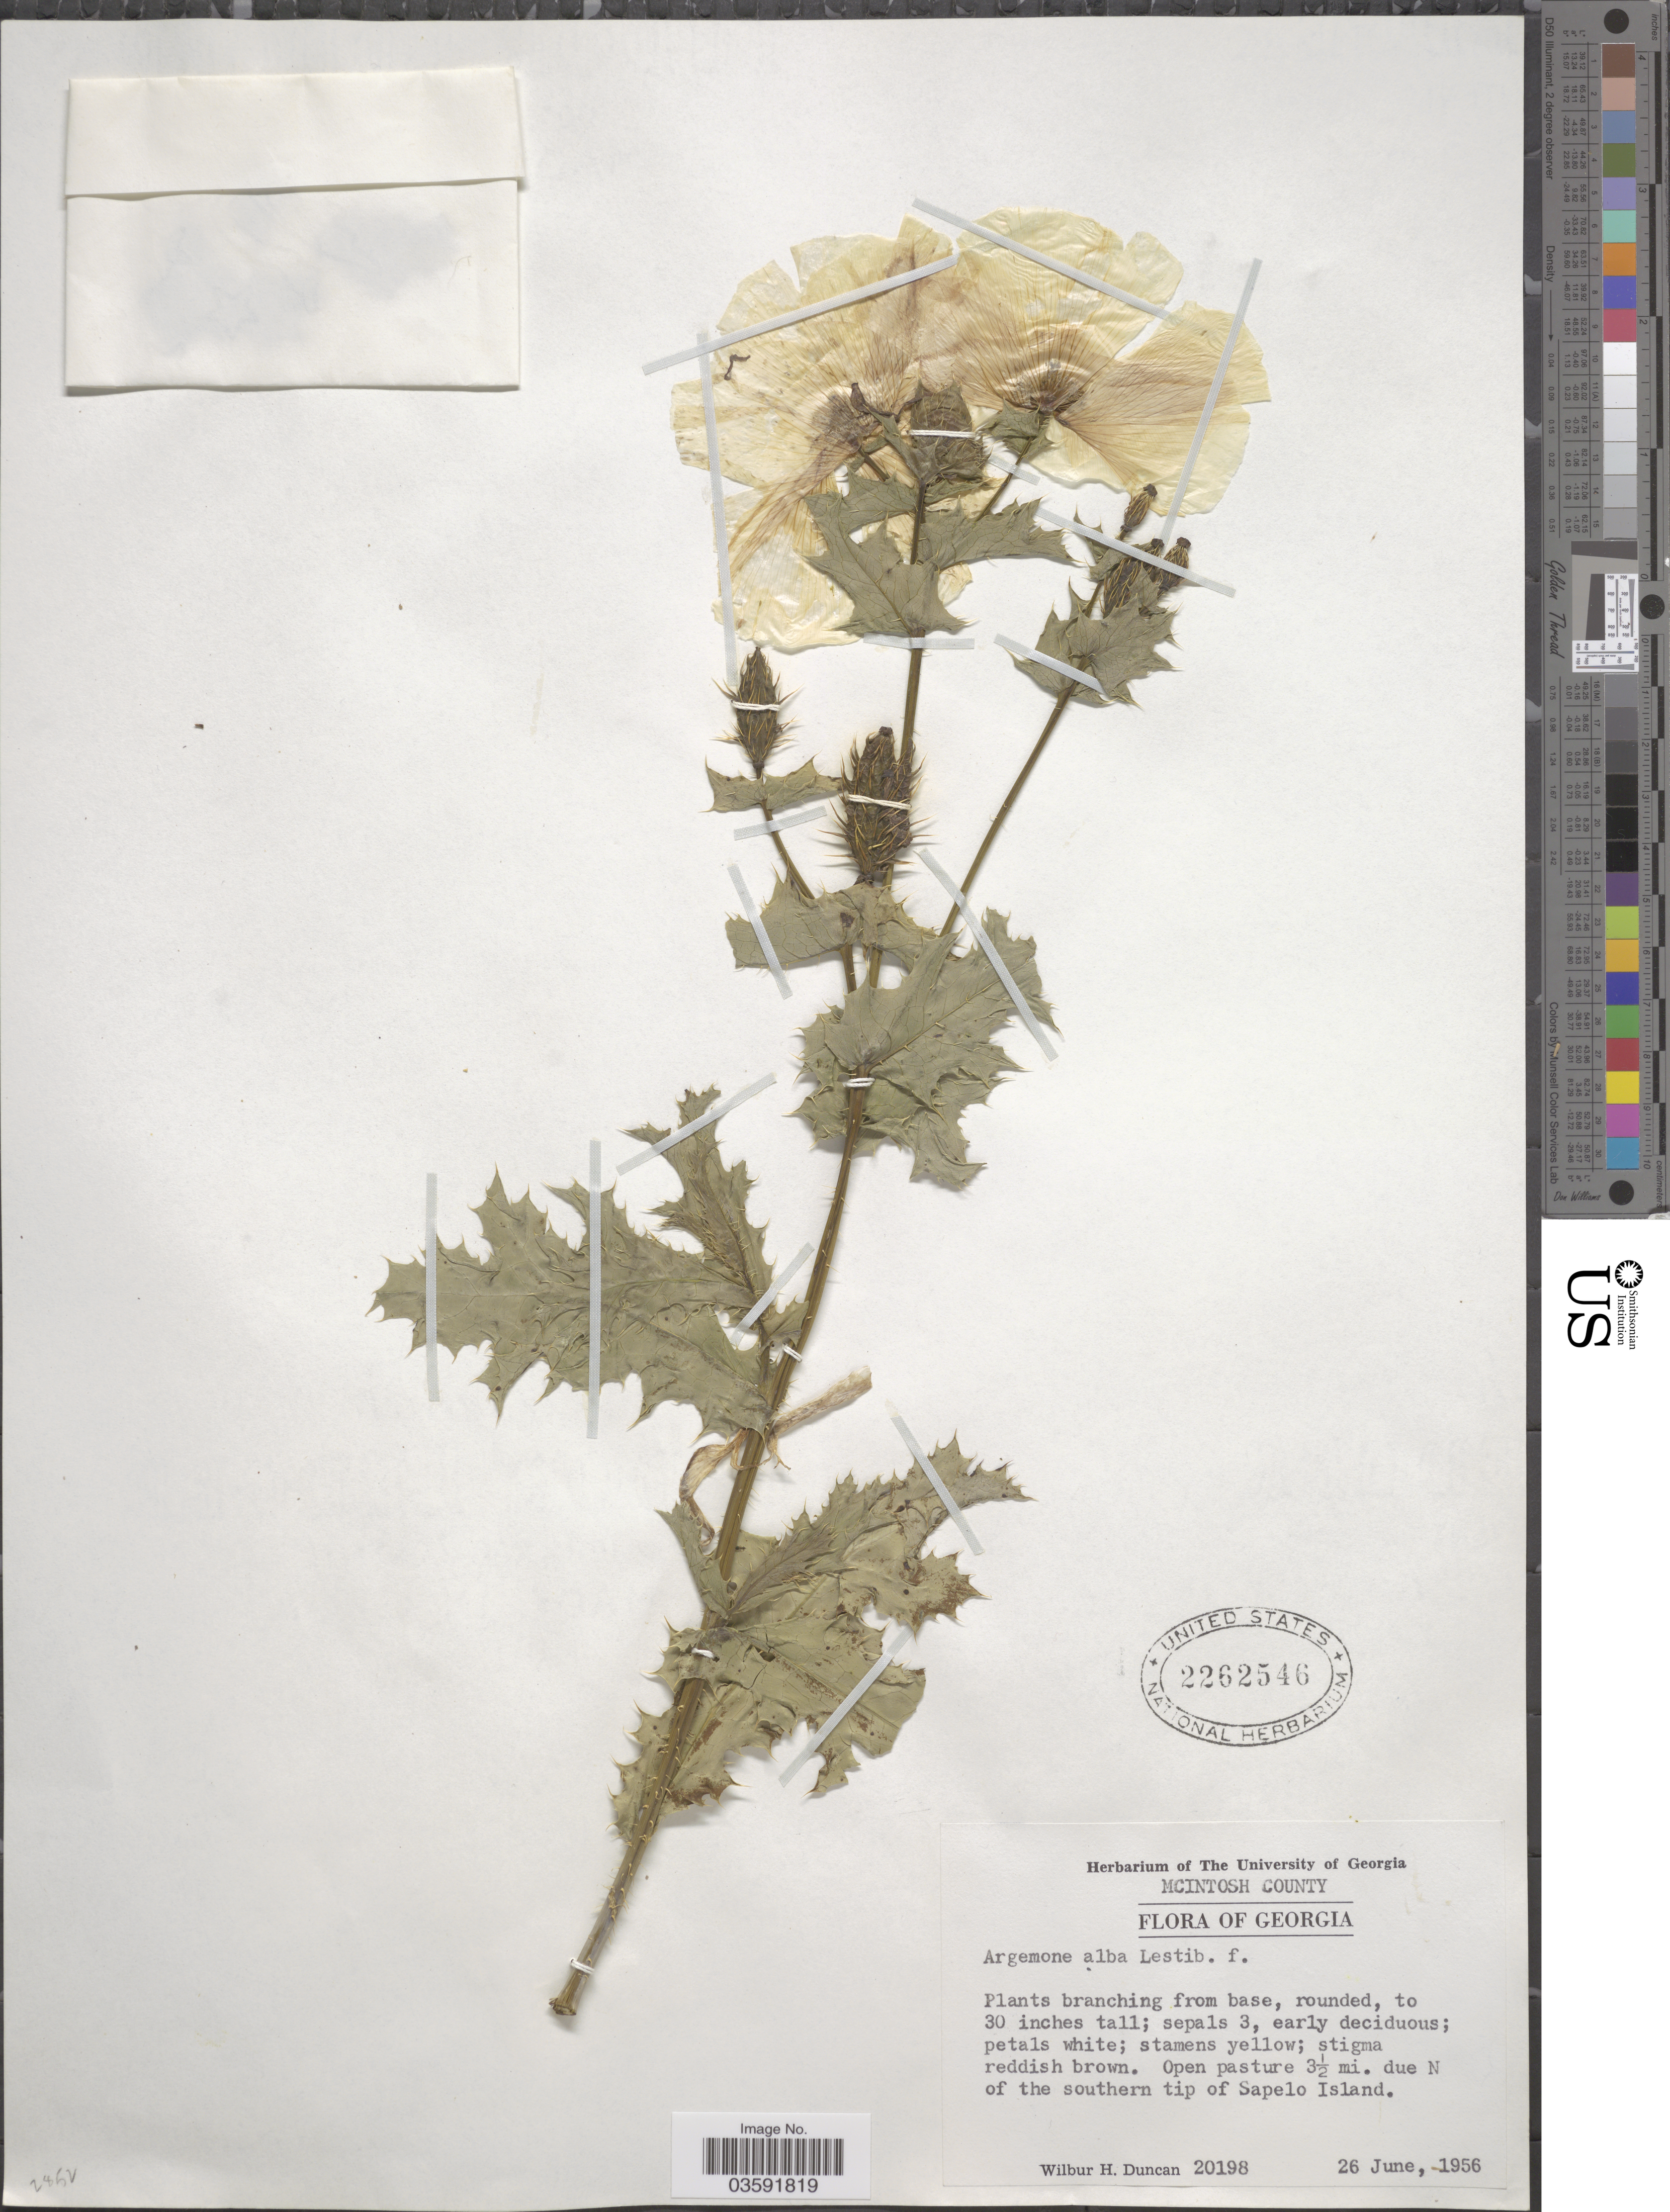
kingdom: Plantae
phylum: Tracheophyta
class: Magnoliopsida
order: Ranunculales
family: Papaveraceae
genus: Argemone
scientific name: Argemone albiflora subsp. albiflora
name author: Hornem.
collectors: W. H. Duncan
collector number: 20198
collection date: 1956-06-26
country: United States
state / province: Georgia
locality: McIntosh County. Open pasture 3½ mi. due N of the southern tip of Sapelo Island.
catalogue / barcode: US 2262546